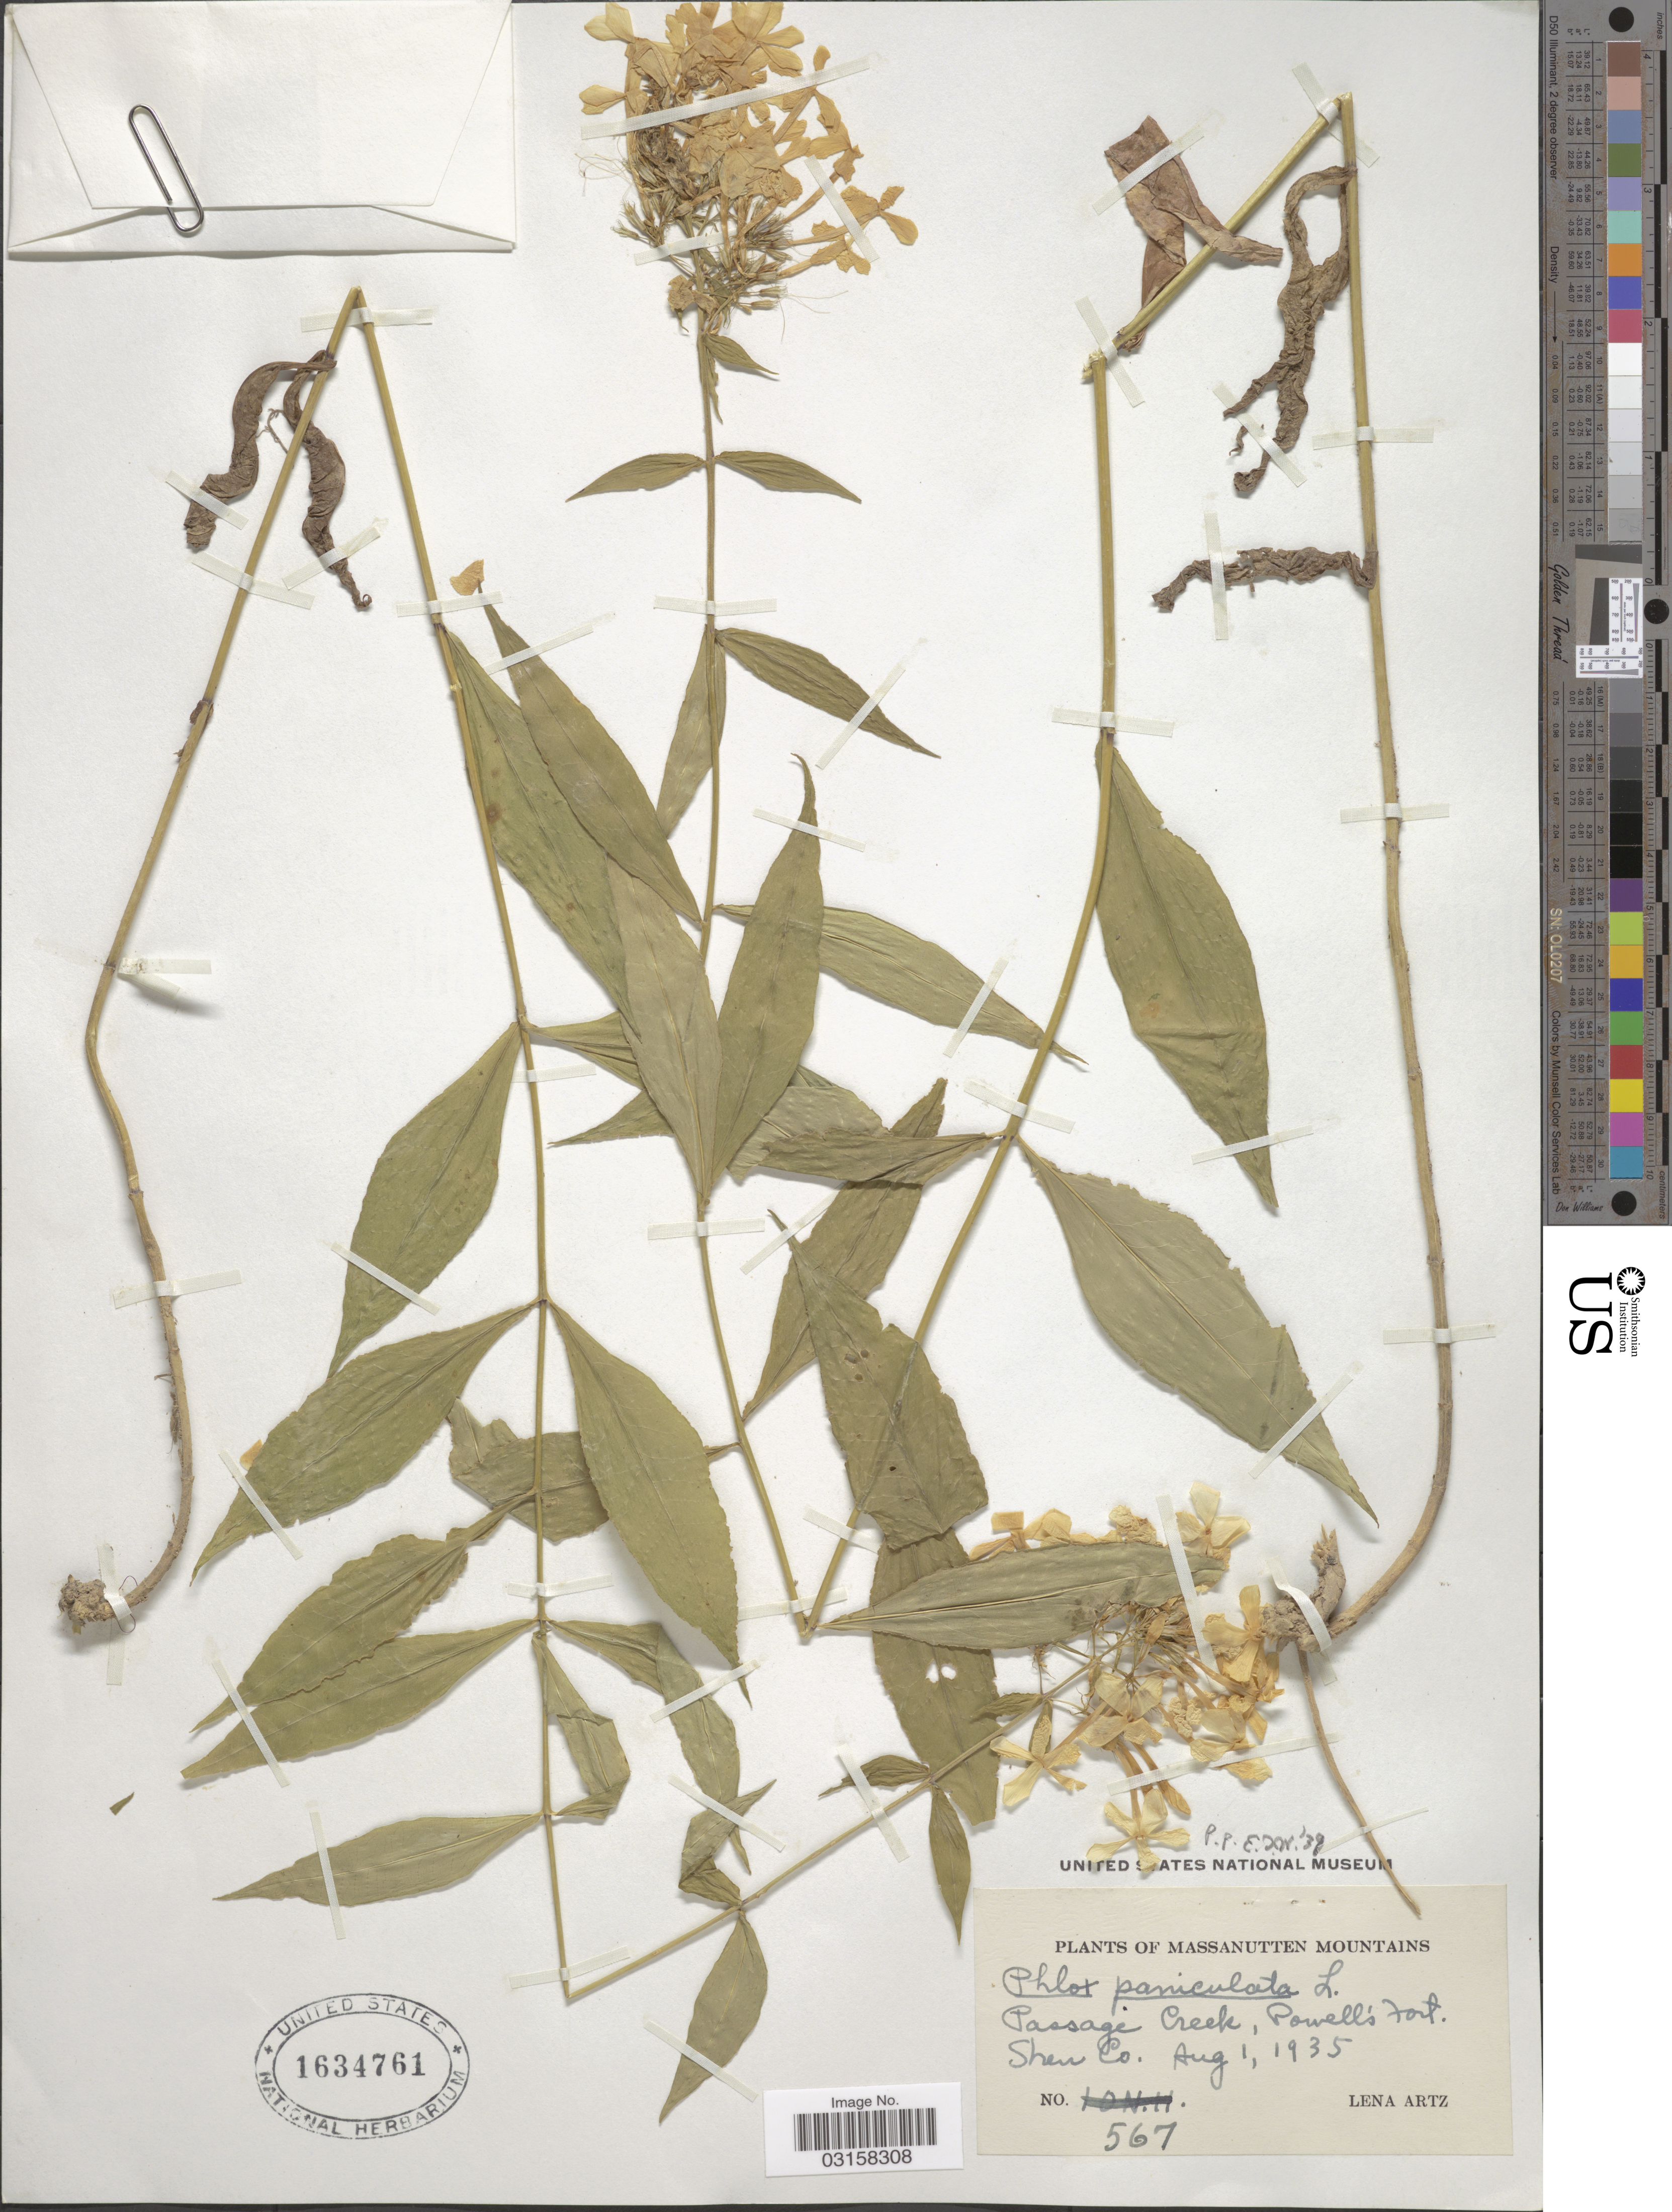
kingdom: Plantae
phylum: Tracheophyta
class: Magnoliopsida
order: Ericales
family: Polemoniaceae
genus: Phlox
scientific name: Phlox paniculata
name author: L.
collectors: L. Artz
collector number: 567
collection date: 1935-08-01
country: United States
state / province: Virginia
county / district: Shenandoah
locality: Massanutten Mountains. Passage Creek, Powell's Fort. Shen Co.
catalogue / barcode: US 1634761